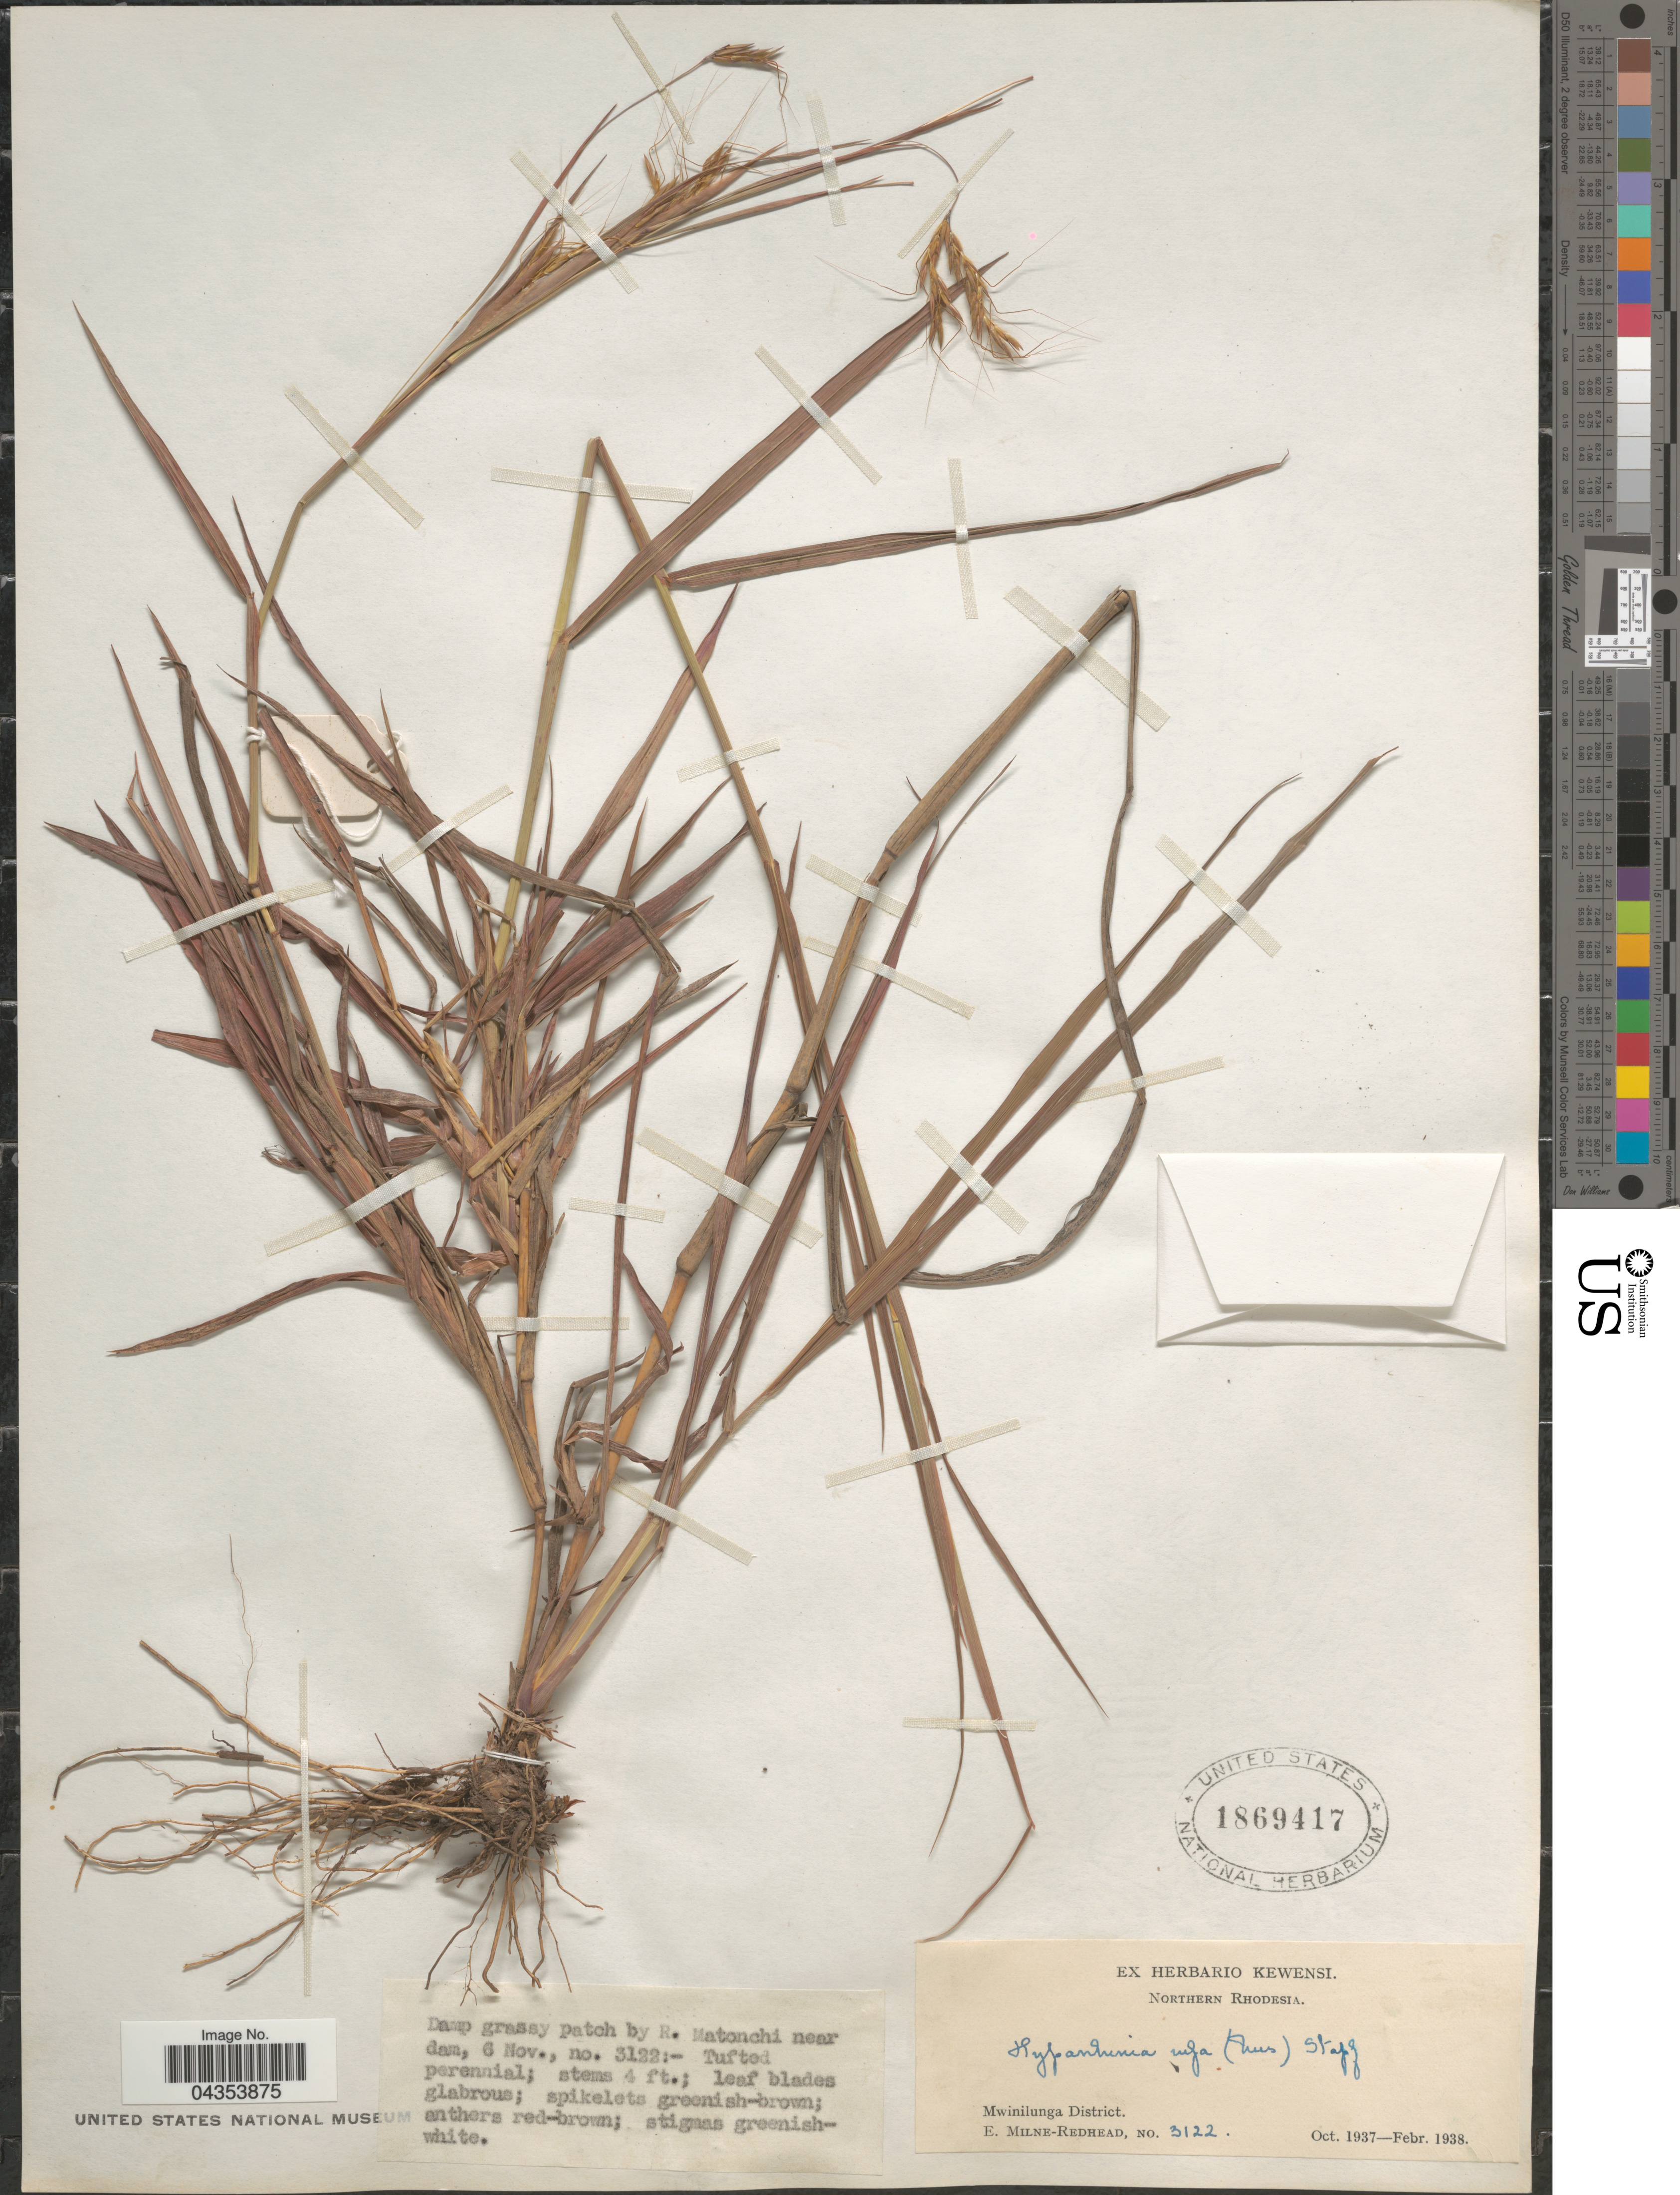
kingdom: Plantae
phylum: Tracheophyta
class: Liliopsida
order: Poales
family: Poaceae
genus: Hyparrhenia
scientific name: Hyparrhenia rufa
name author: (Nees) Stapf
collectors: E. W. Milne-Redhead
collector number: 3122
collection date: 1937-11-06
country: Zambia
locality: Damp grassy patch by R, Matonchi near dam. Northern Rhodesia. Mwinilunga District.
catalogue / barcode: US 1869417